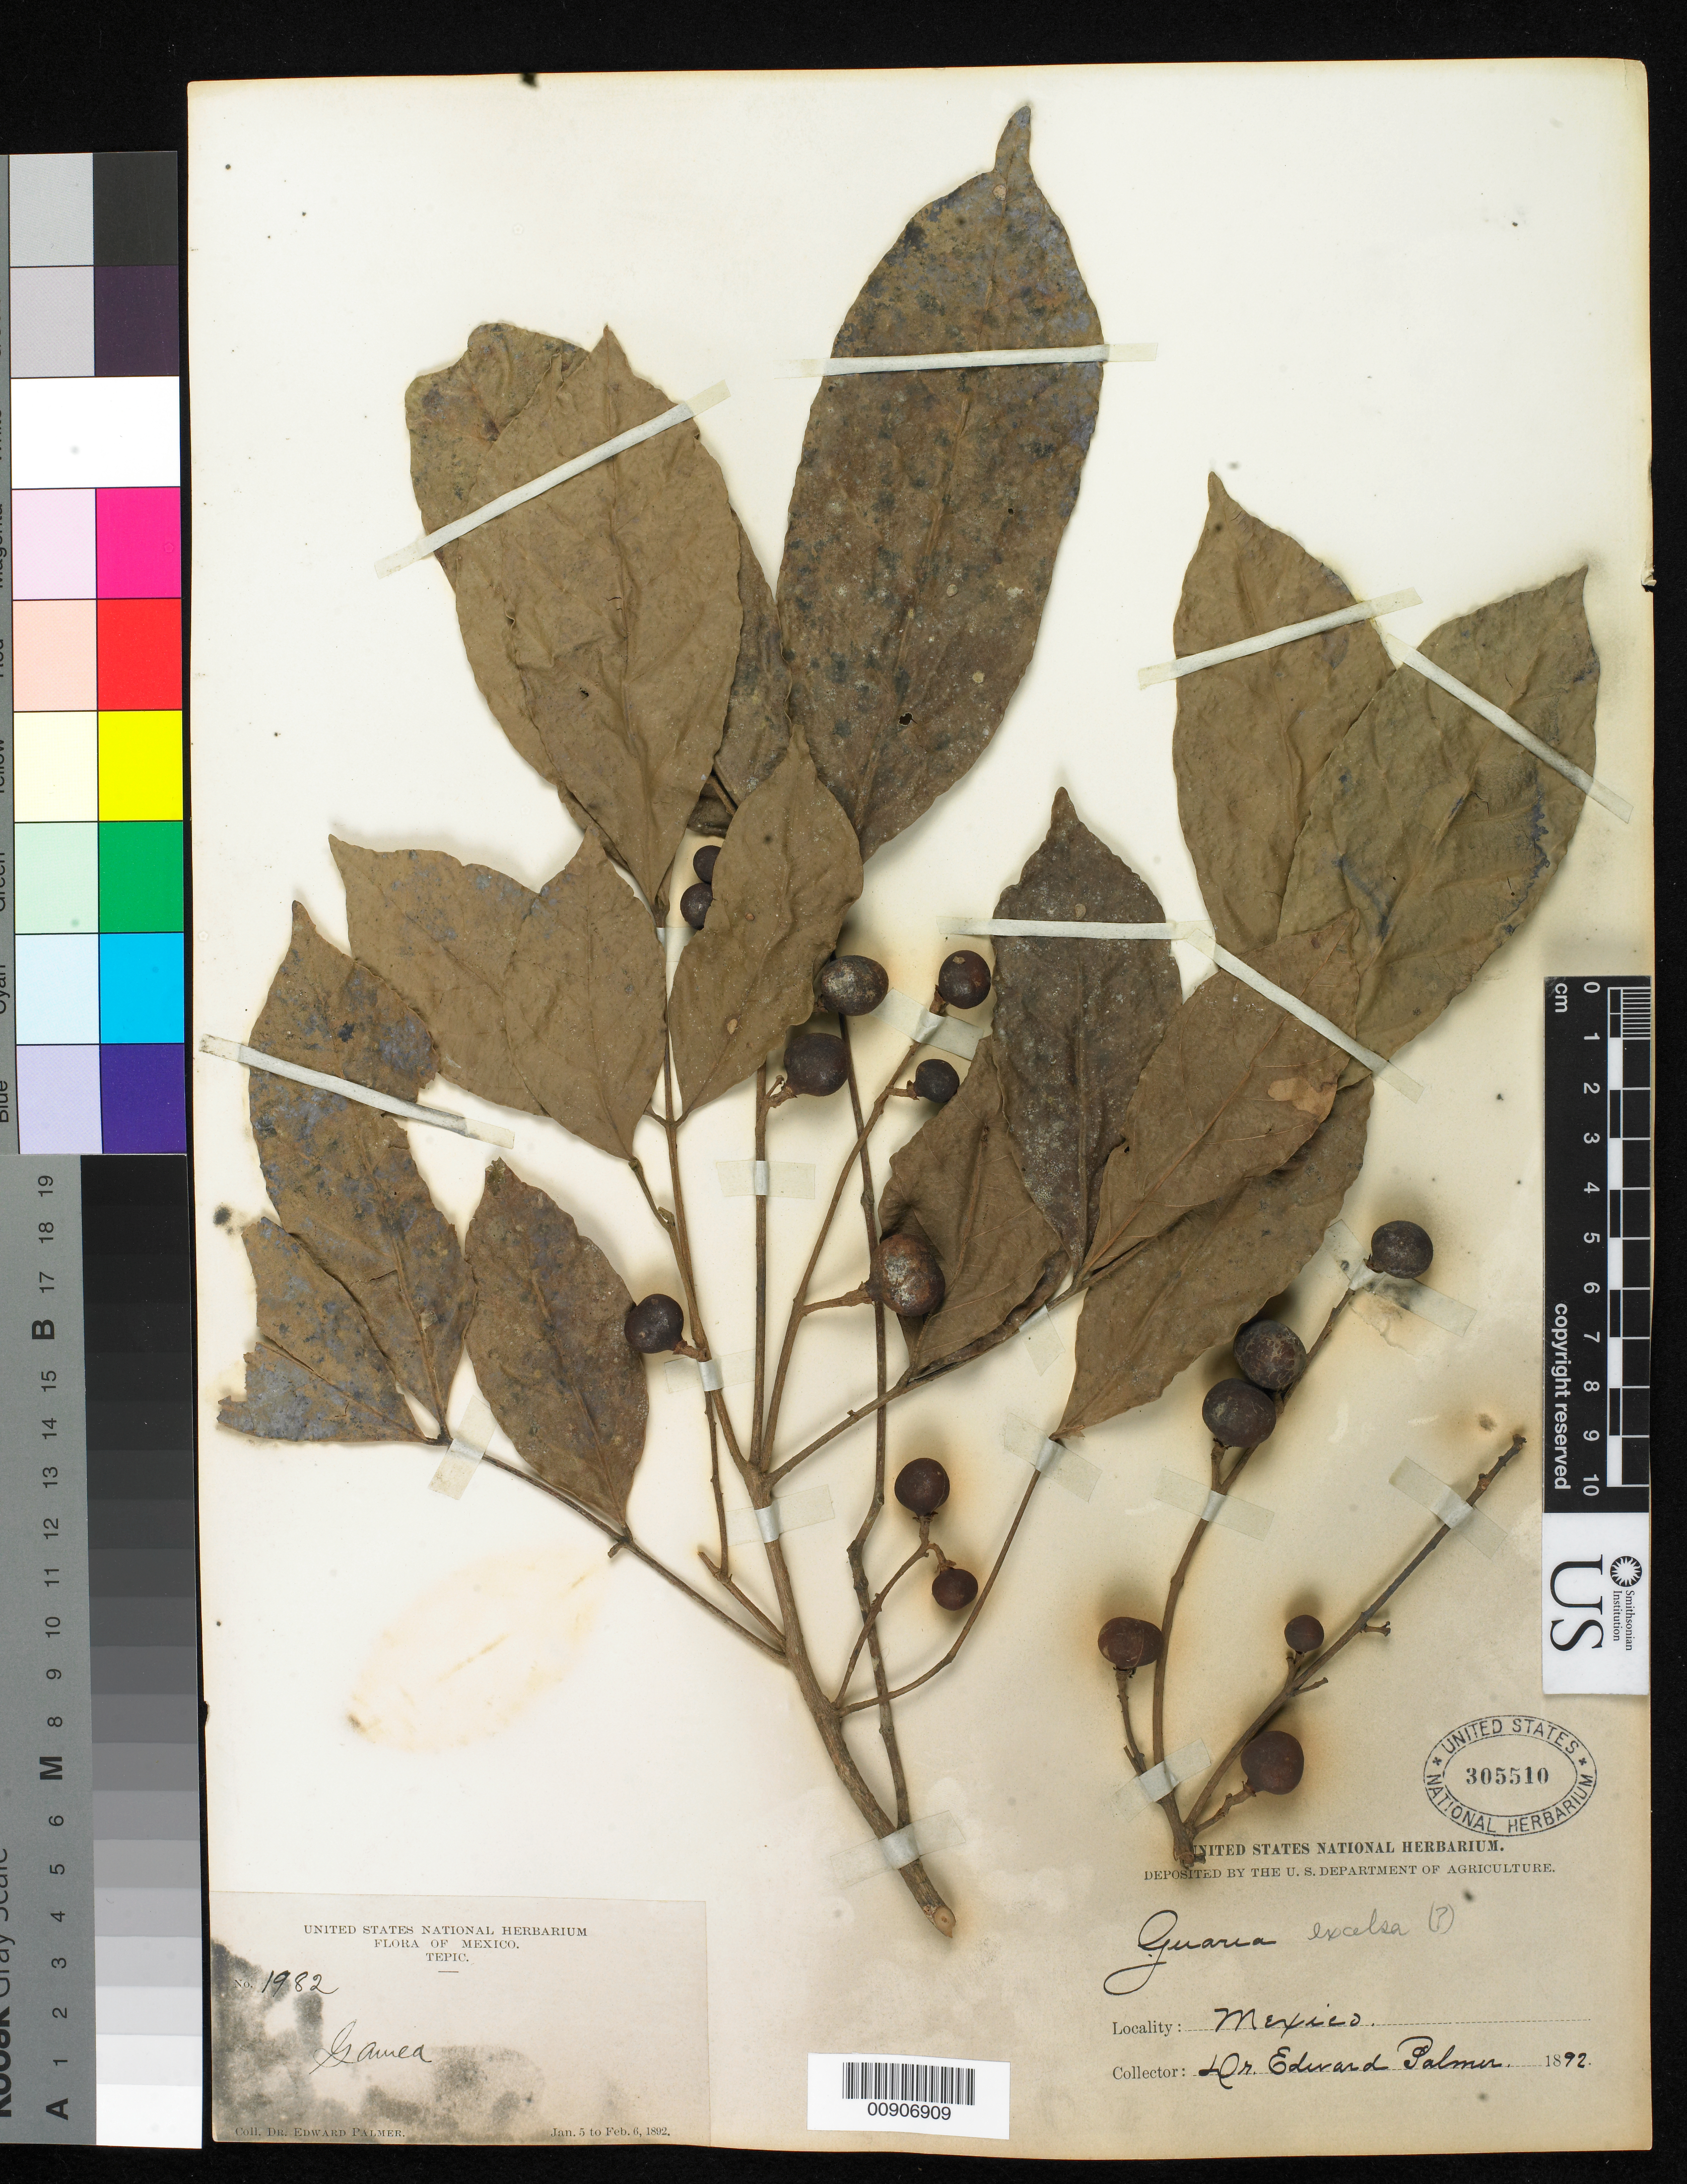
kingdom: Plantae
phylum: Tracheophyta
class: Magnoliopsida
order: Sapindales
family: Meliaceae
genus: Guarea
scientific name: Guarea excelsa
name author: Kunth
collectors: E. Palmer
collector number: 1982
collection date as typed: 05 Jan 1892 to 06 Feb 1892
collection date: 1892-01-05/1892-02-06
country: Mexico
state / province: Nayarit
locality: Tepic.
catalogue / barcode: US 305510